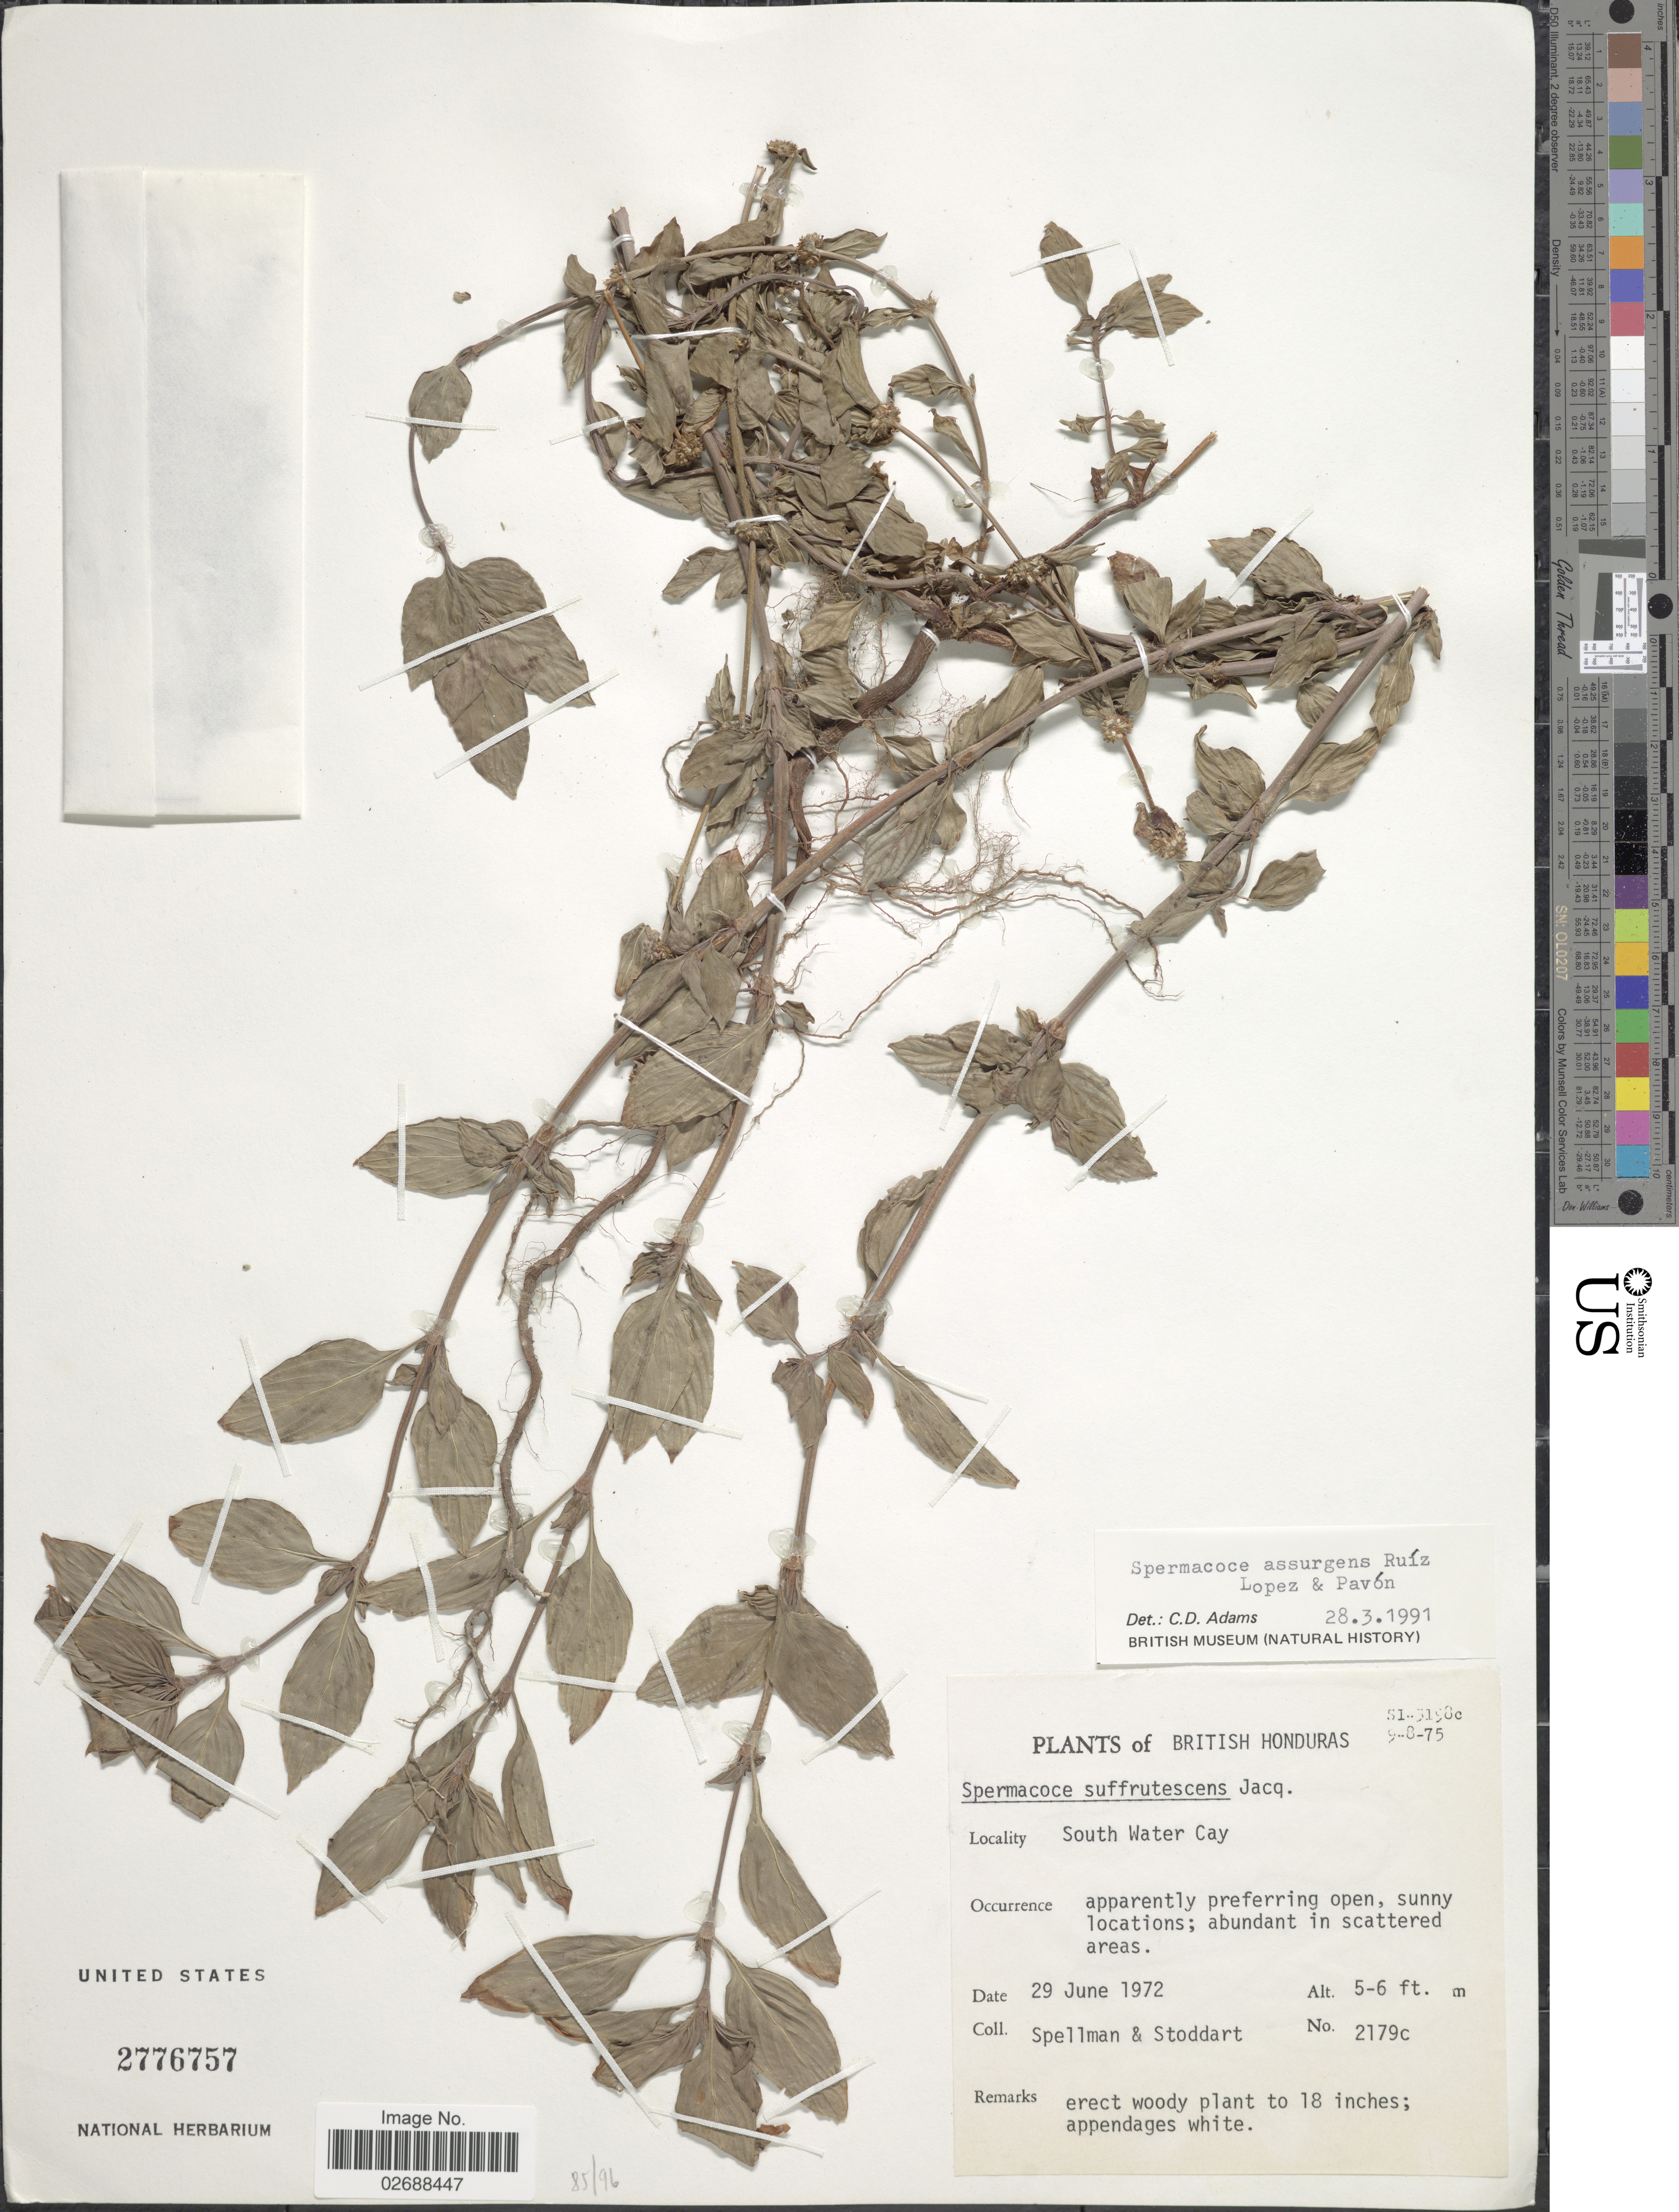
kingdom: Plantae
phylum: Tracheophyta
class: Magnoliopsida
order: Gentianales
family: Rubiaceae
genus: Spermacoce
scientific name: Spermacoce assurgens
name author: Ruiz & Pav.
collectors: Spellman, -- & -. Stoddart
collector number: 2179c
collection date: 1972-06-29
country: Belize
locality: British Honduras. South Water Cay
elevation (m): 2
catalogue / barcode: US 2776757